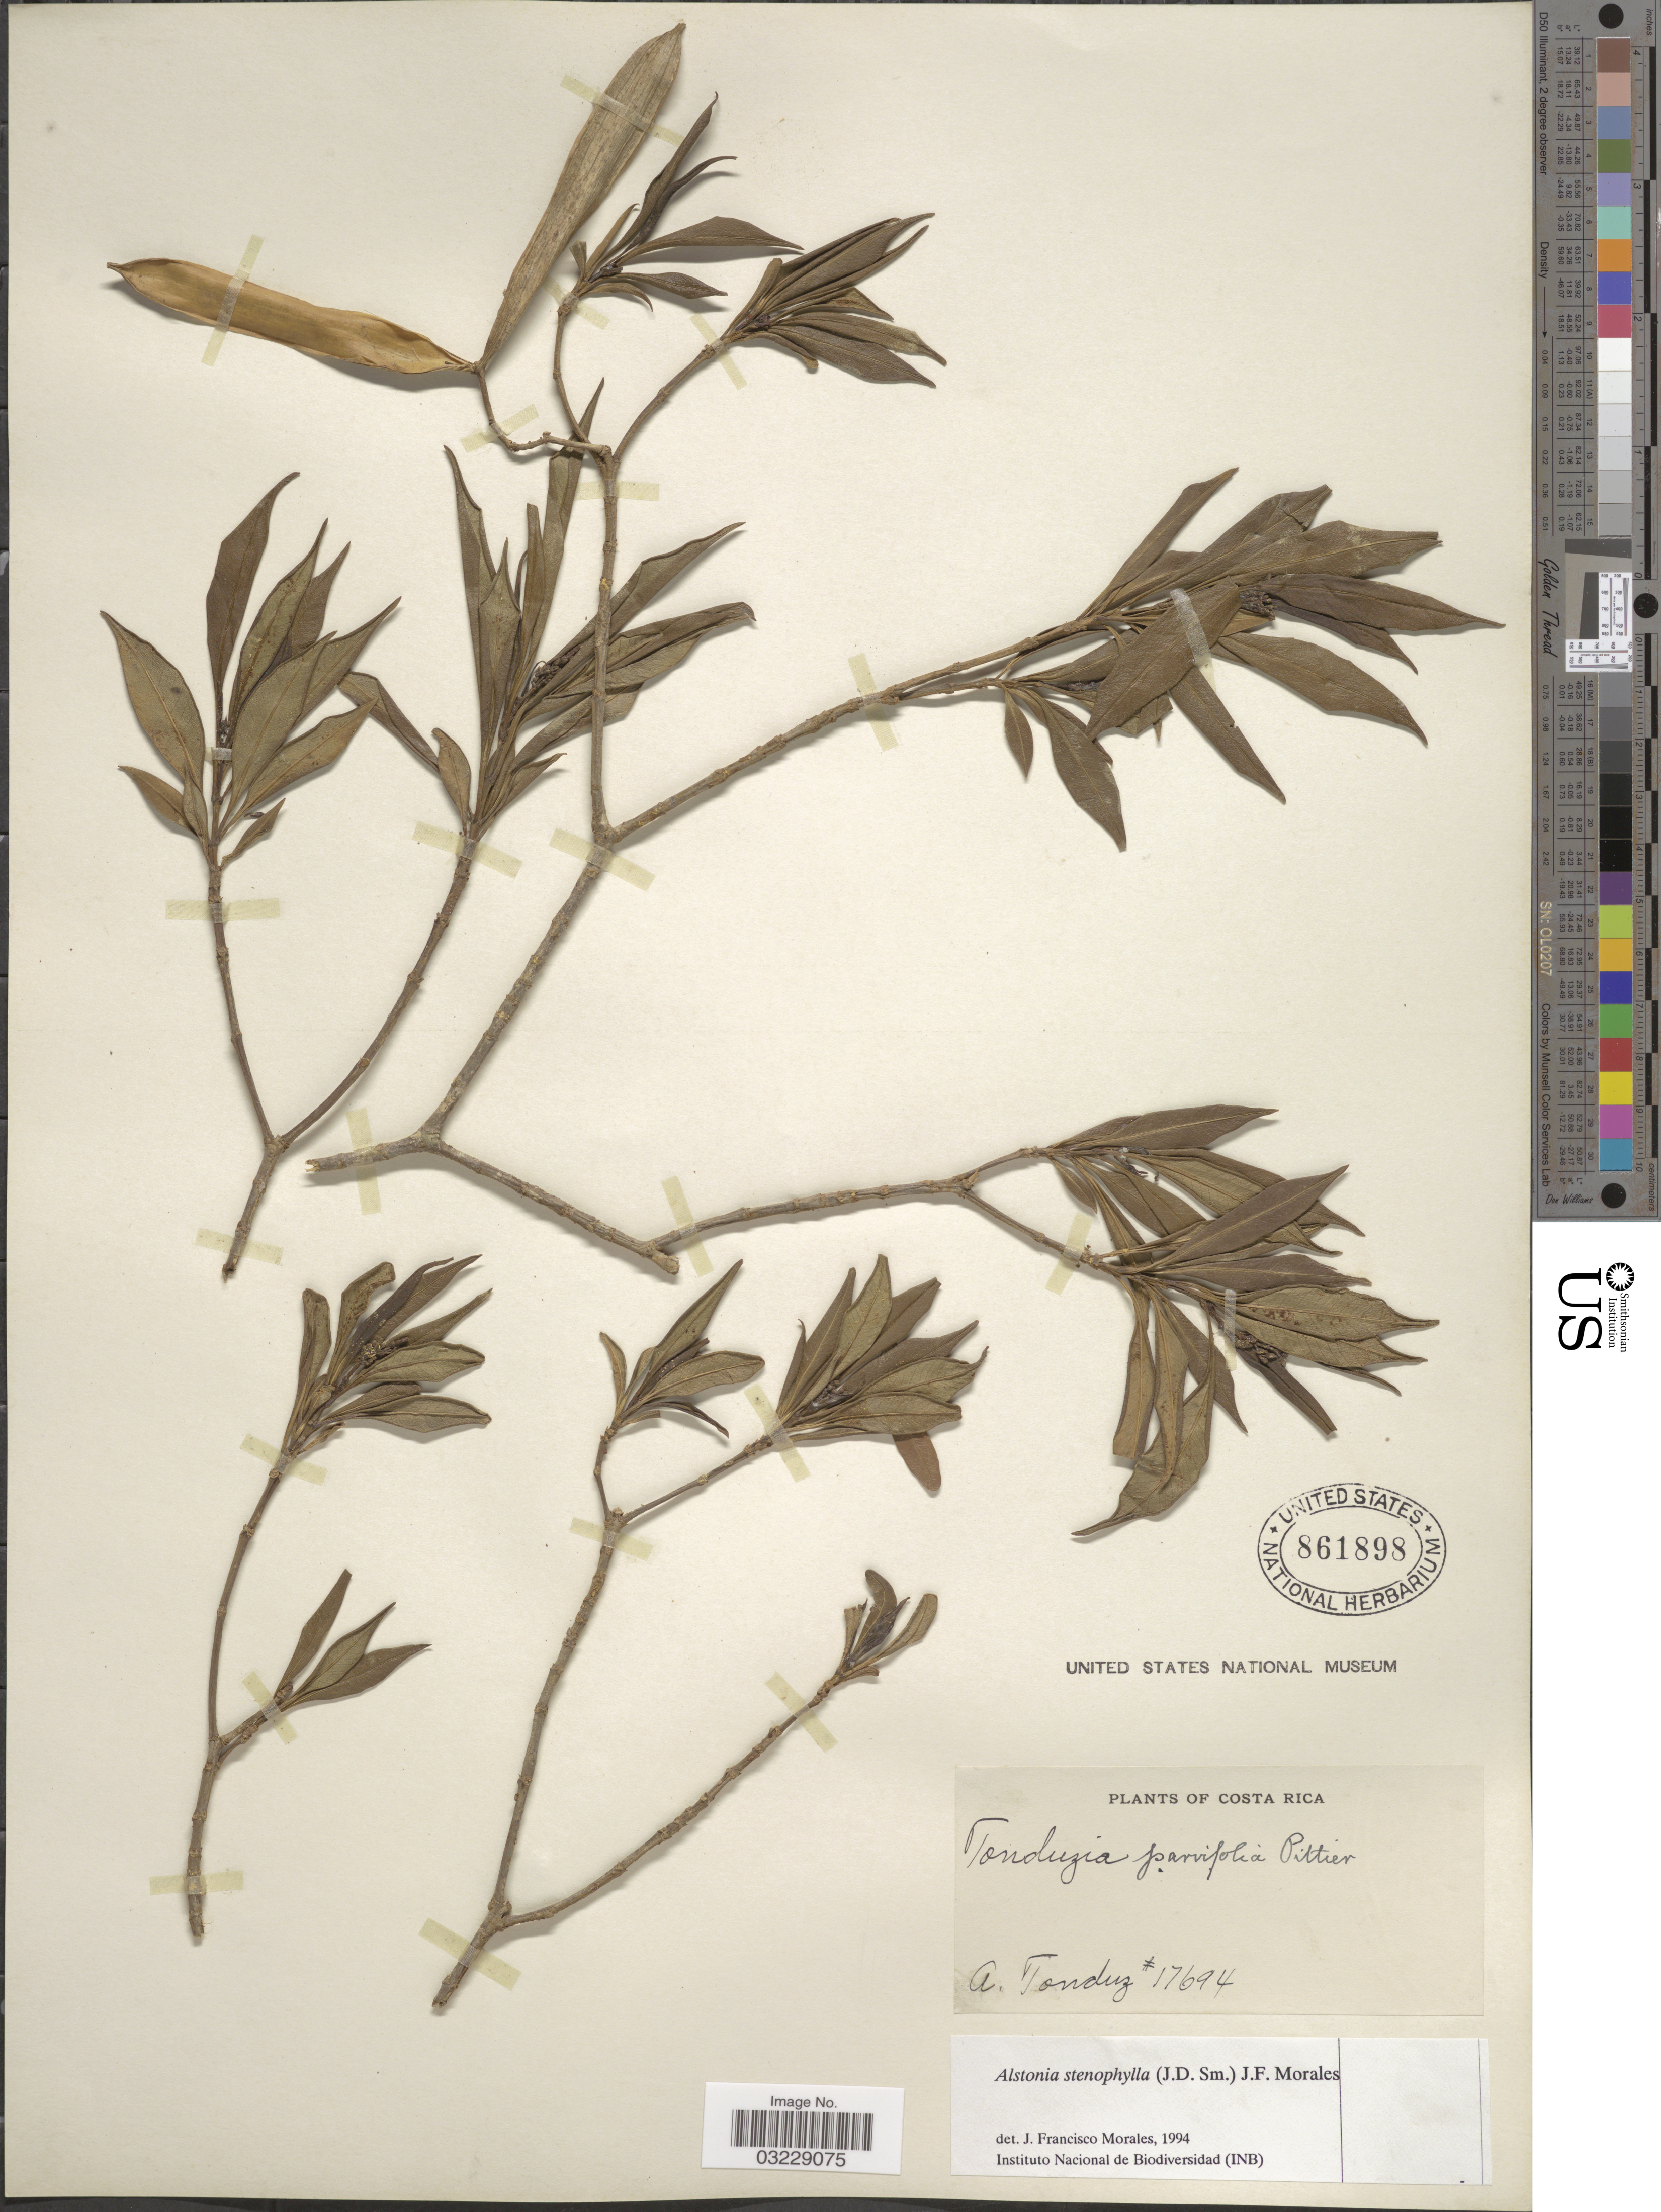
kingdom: Plantae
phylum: Tracheophyta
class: Magnoliopsida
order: Gentianales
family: Apocynaceae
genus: Alstonia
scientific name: Alstonia stenophylla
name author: Guillaumin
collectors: A. Tonduz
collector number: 17694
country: Costa Rica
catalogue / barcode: US 861898